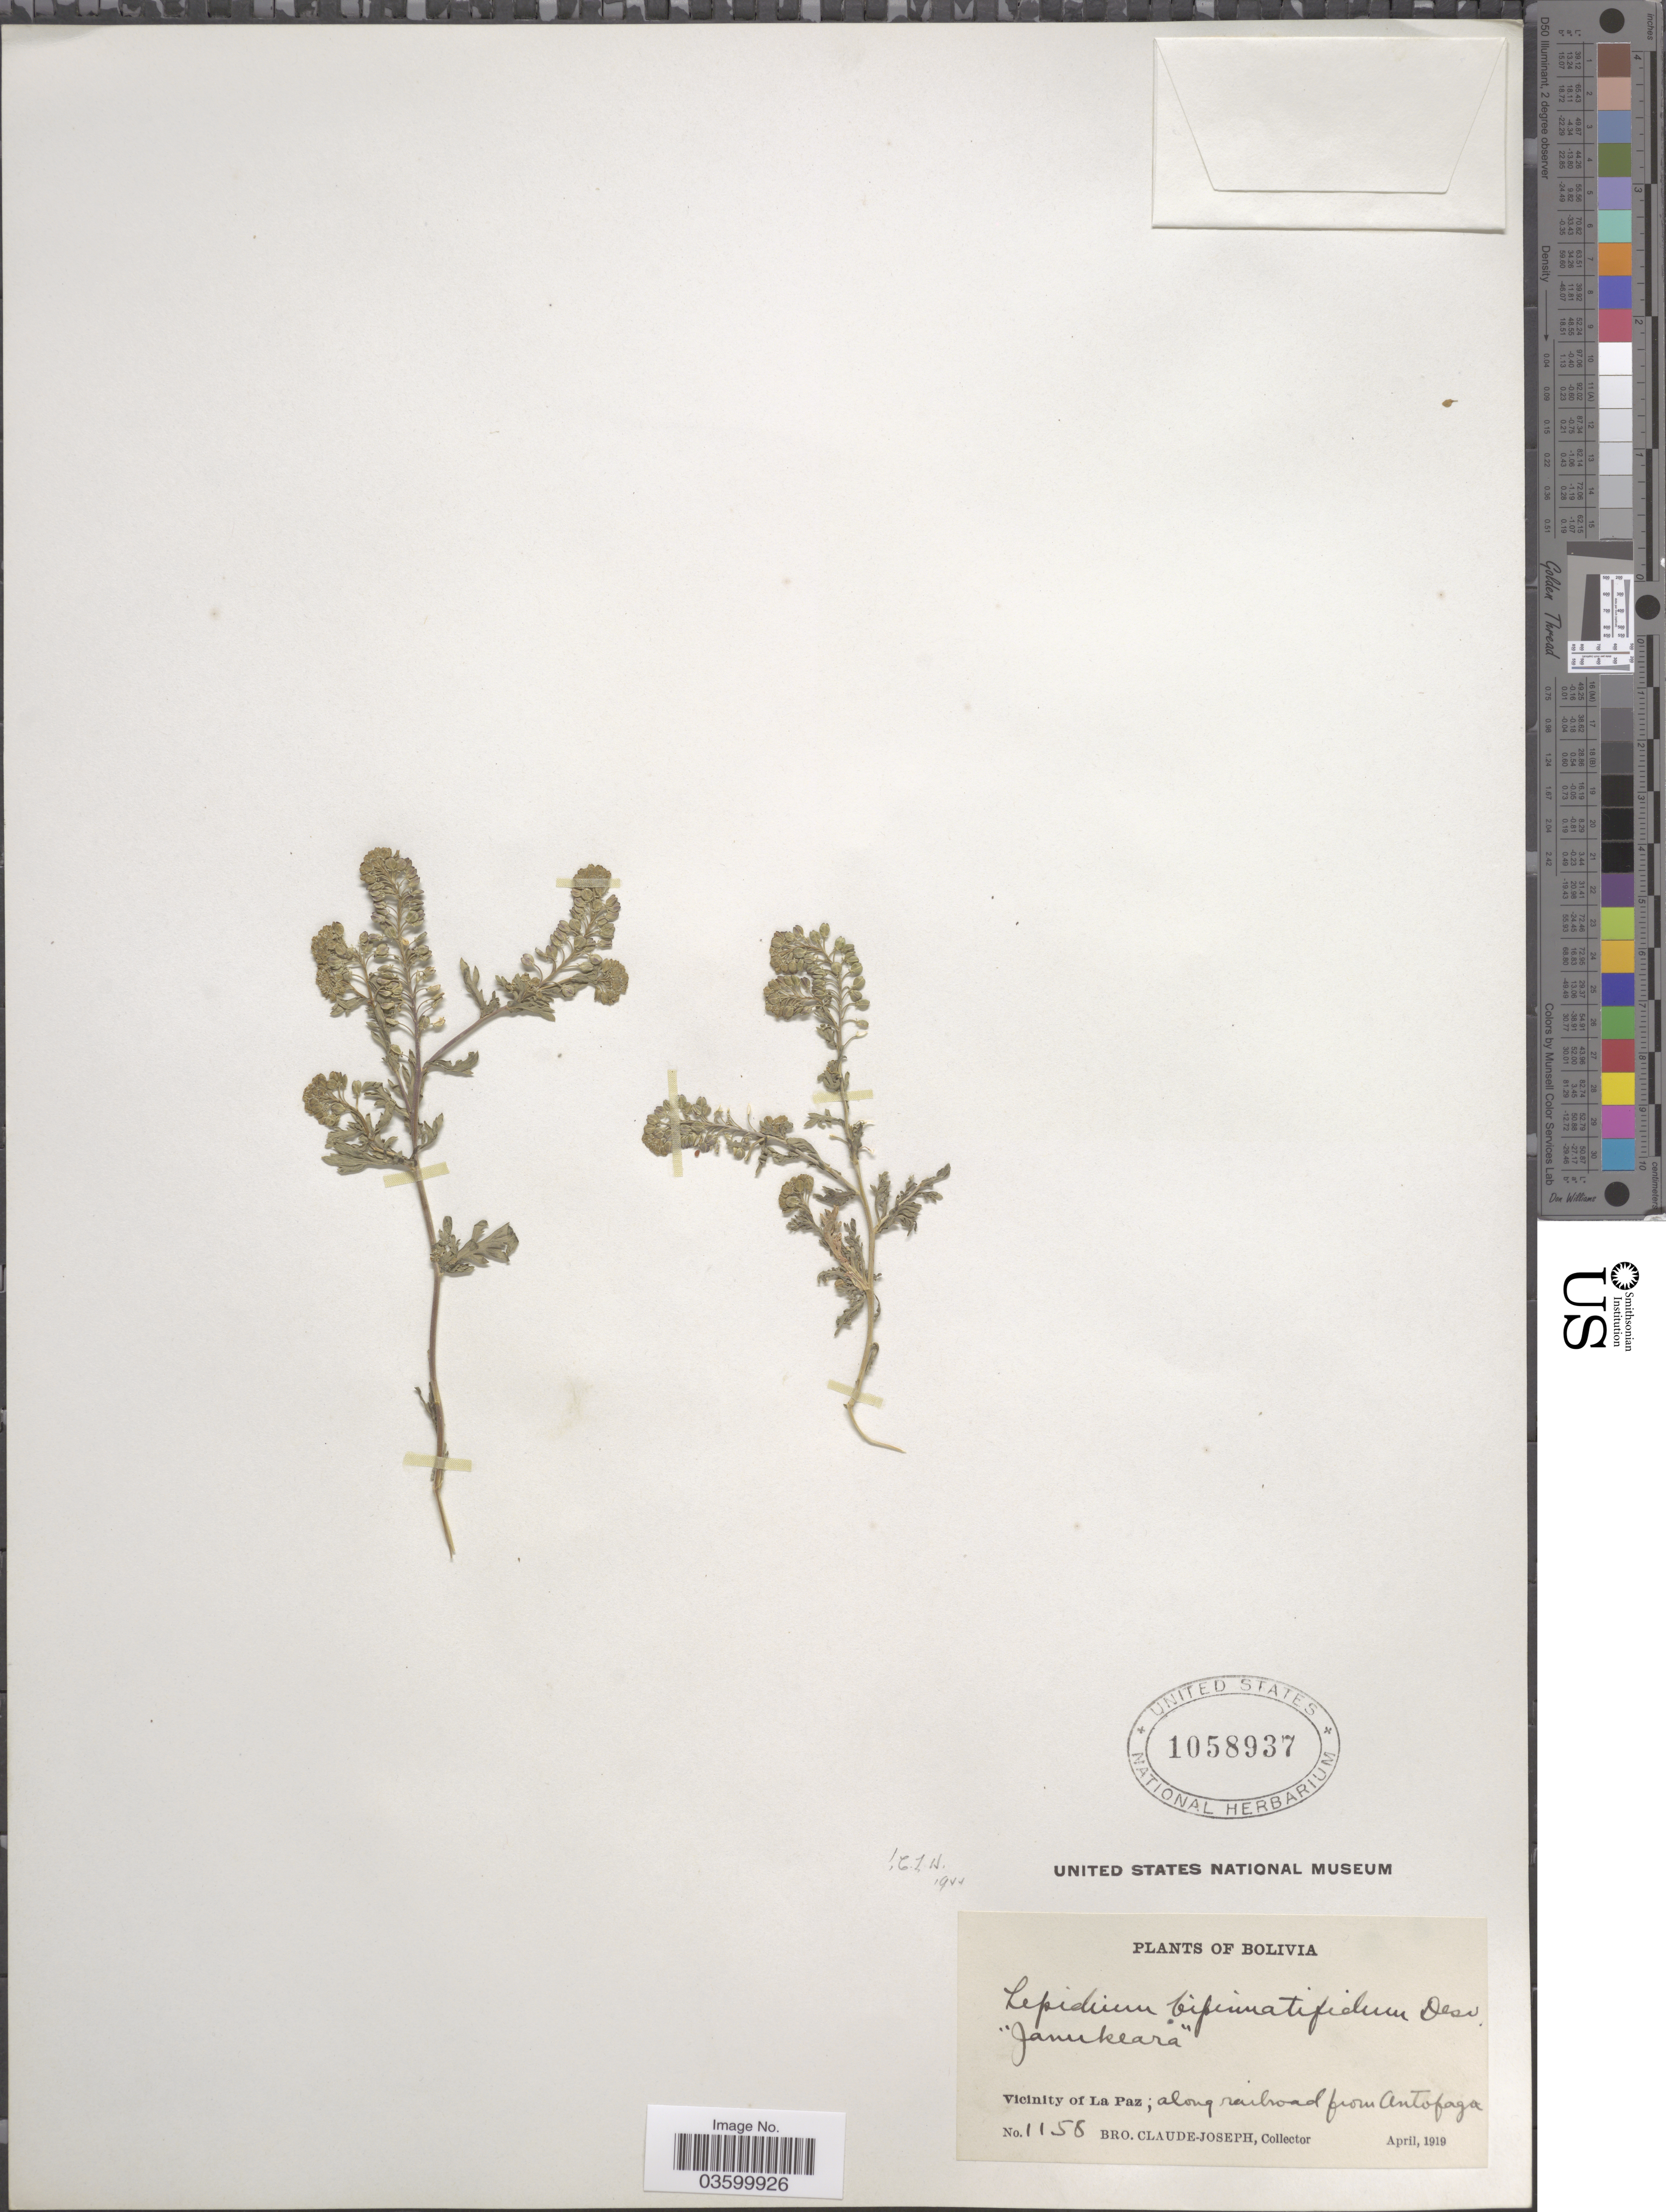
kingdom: Plantae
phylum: Tracheophyta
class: Magnoliopsida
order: Brassicales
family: Brassicaceae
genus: Lepidium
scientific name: Lepidium bipinnatifidum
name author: Desv.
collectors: Bro. Claude-Joseph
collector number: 1158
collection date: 1919-04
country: Bolivia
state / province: La Paz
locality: Vicinity of La Paz; along railroad from Antofaga.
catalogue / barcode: US 1058937